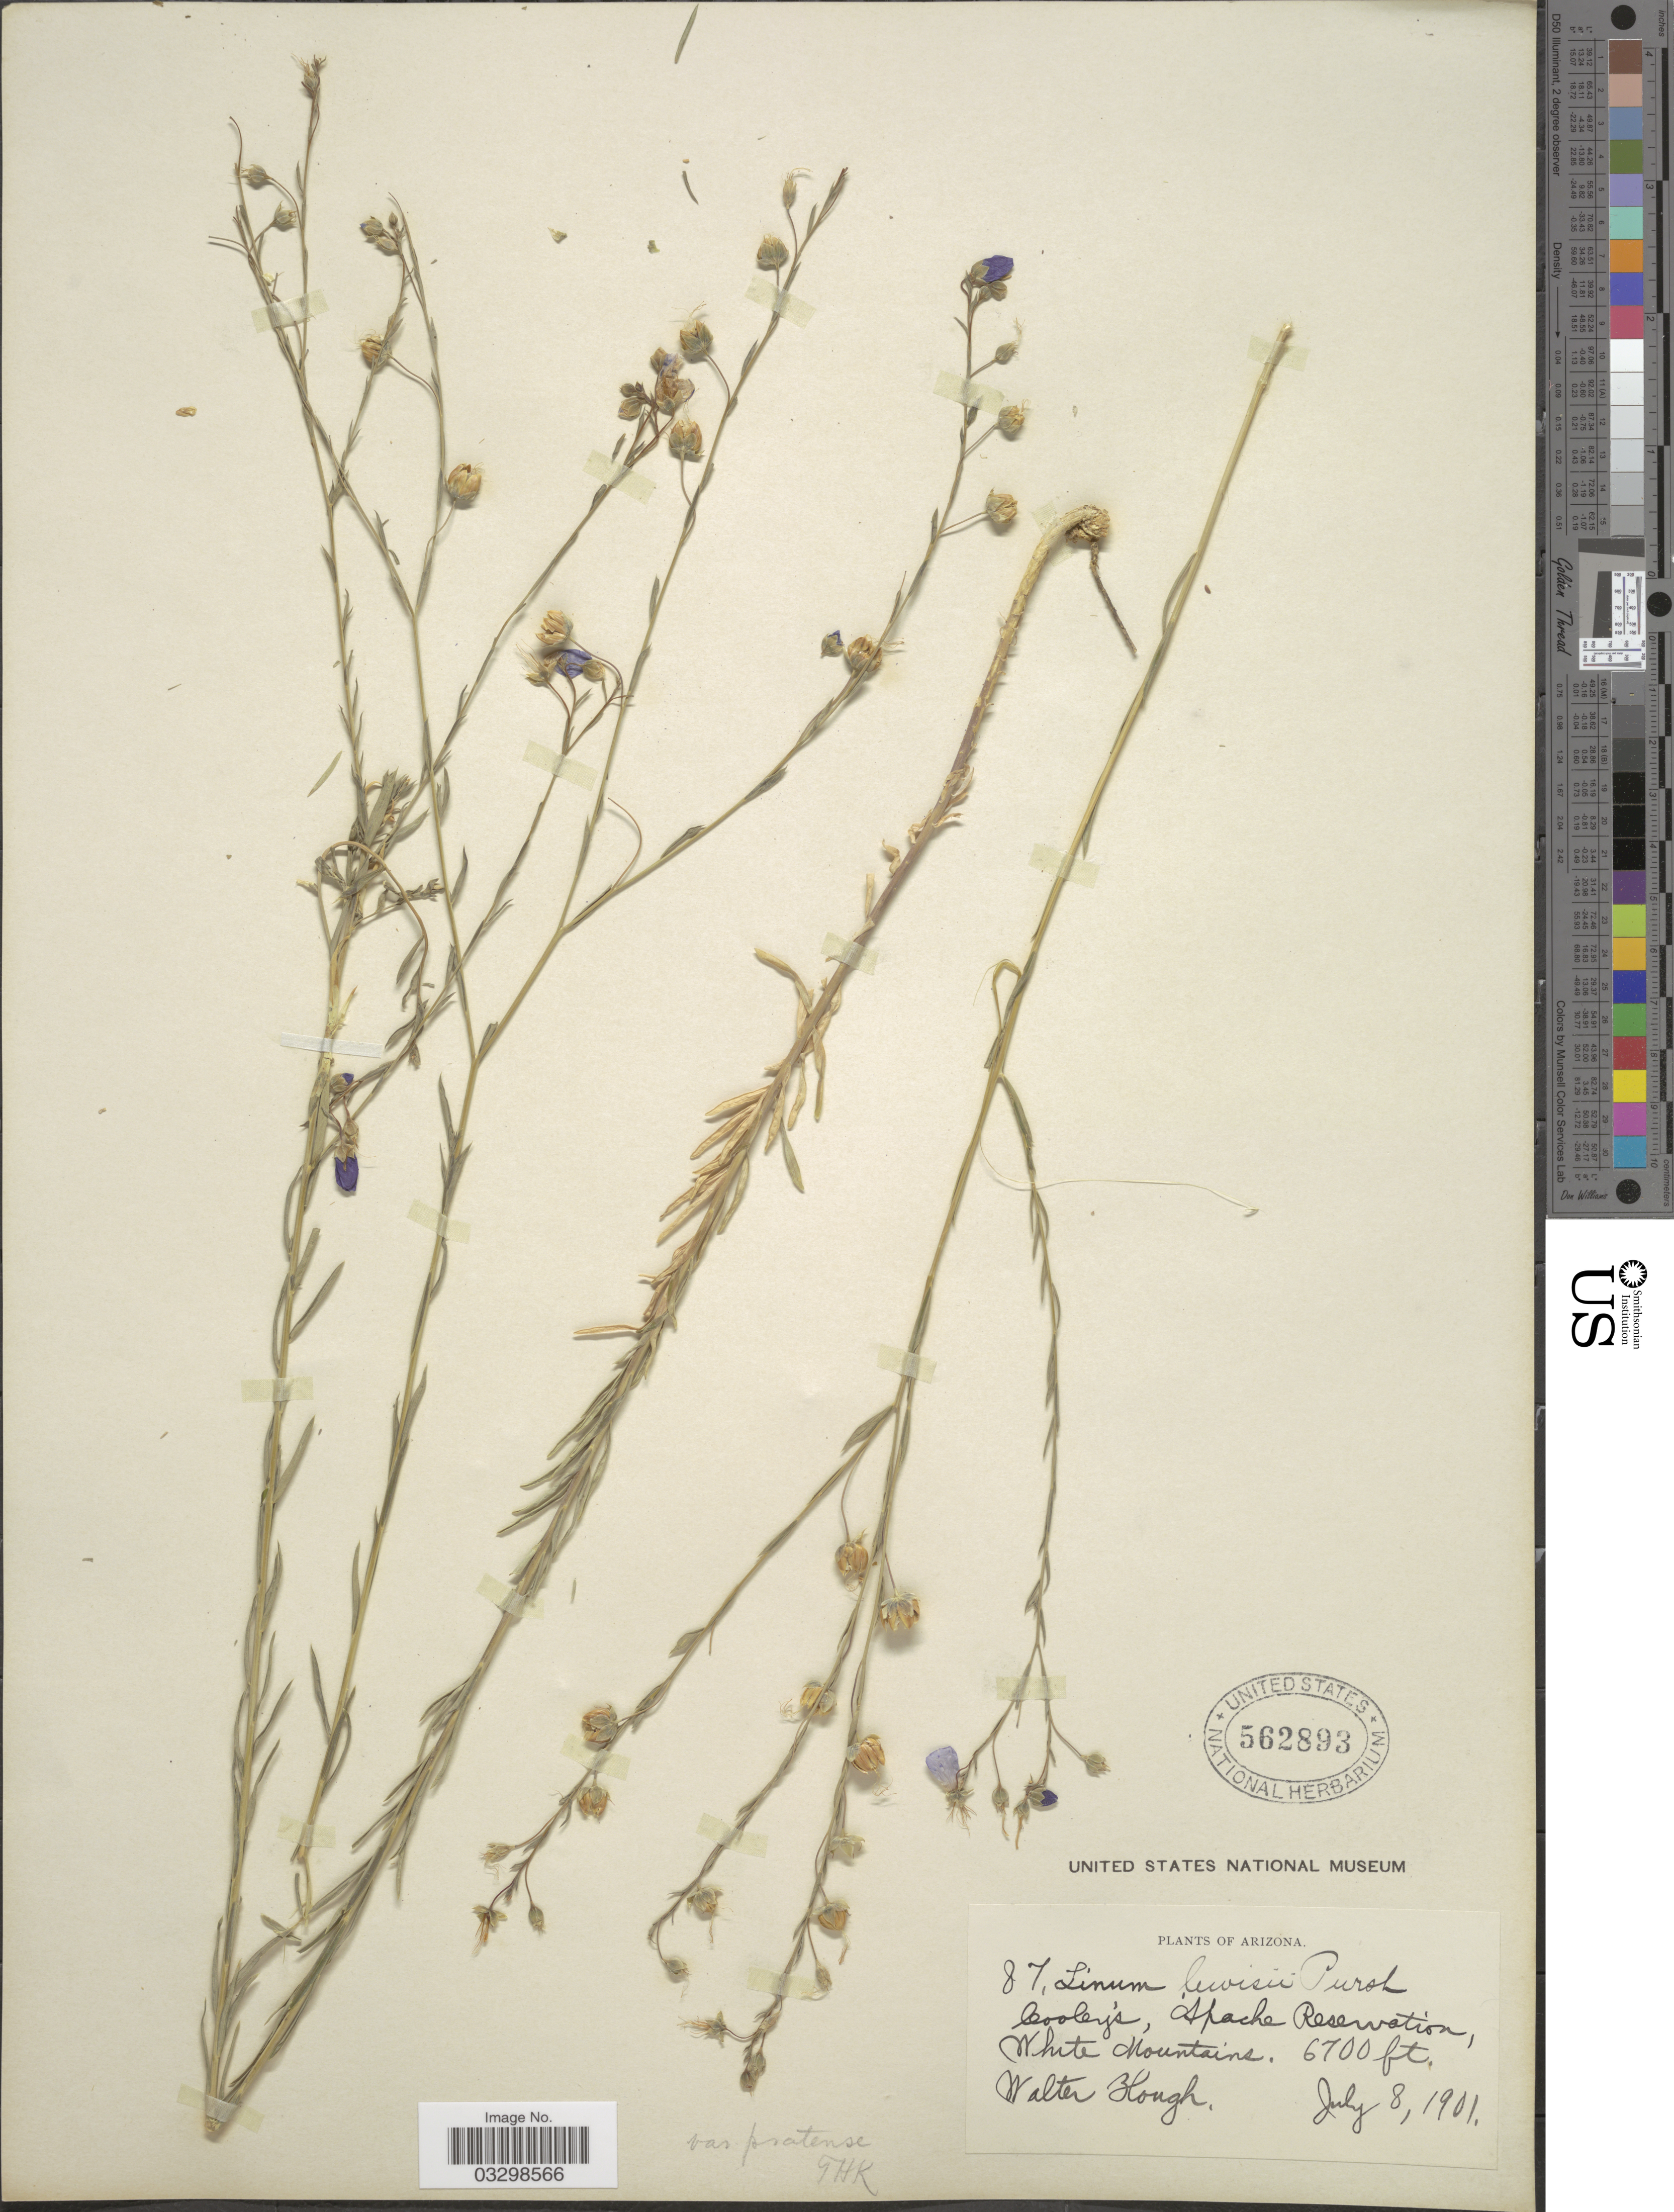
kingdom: Plantae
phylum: Tracheophyta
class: Magnoliopsida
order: Malpighiales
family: Linaceae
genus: Linum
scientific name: Linum lewisii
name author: Pursh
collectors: W. Hough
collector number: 87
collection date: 1901-07-08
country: United States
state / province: Arizona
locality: Cooley's, Apache Reservation, White Mountains.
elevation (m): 2042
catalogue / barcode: US 562893